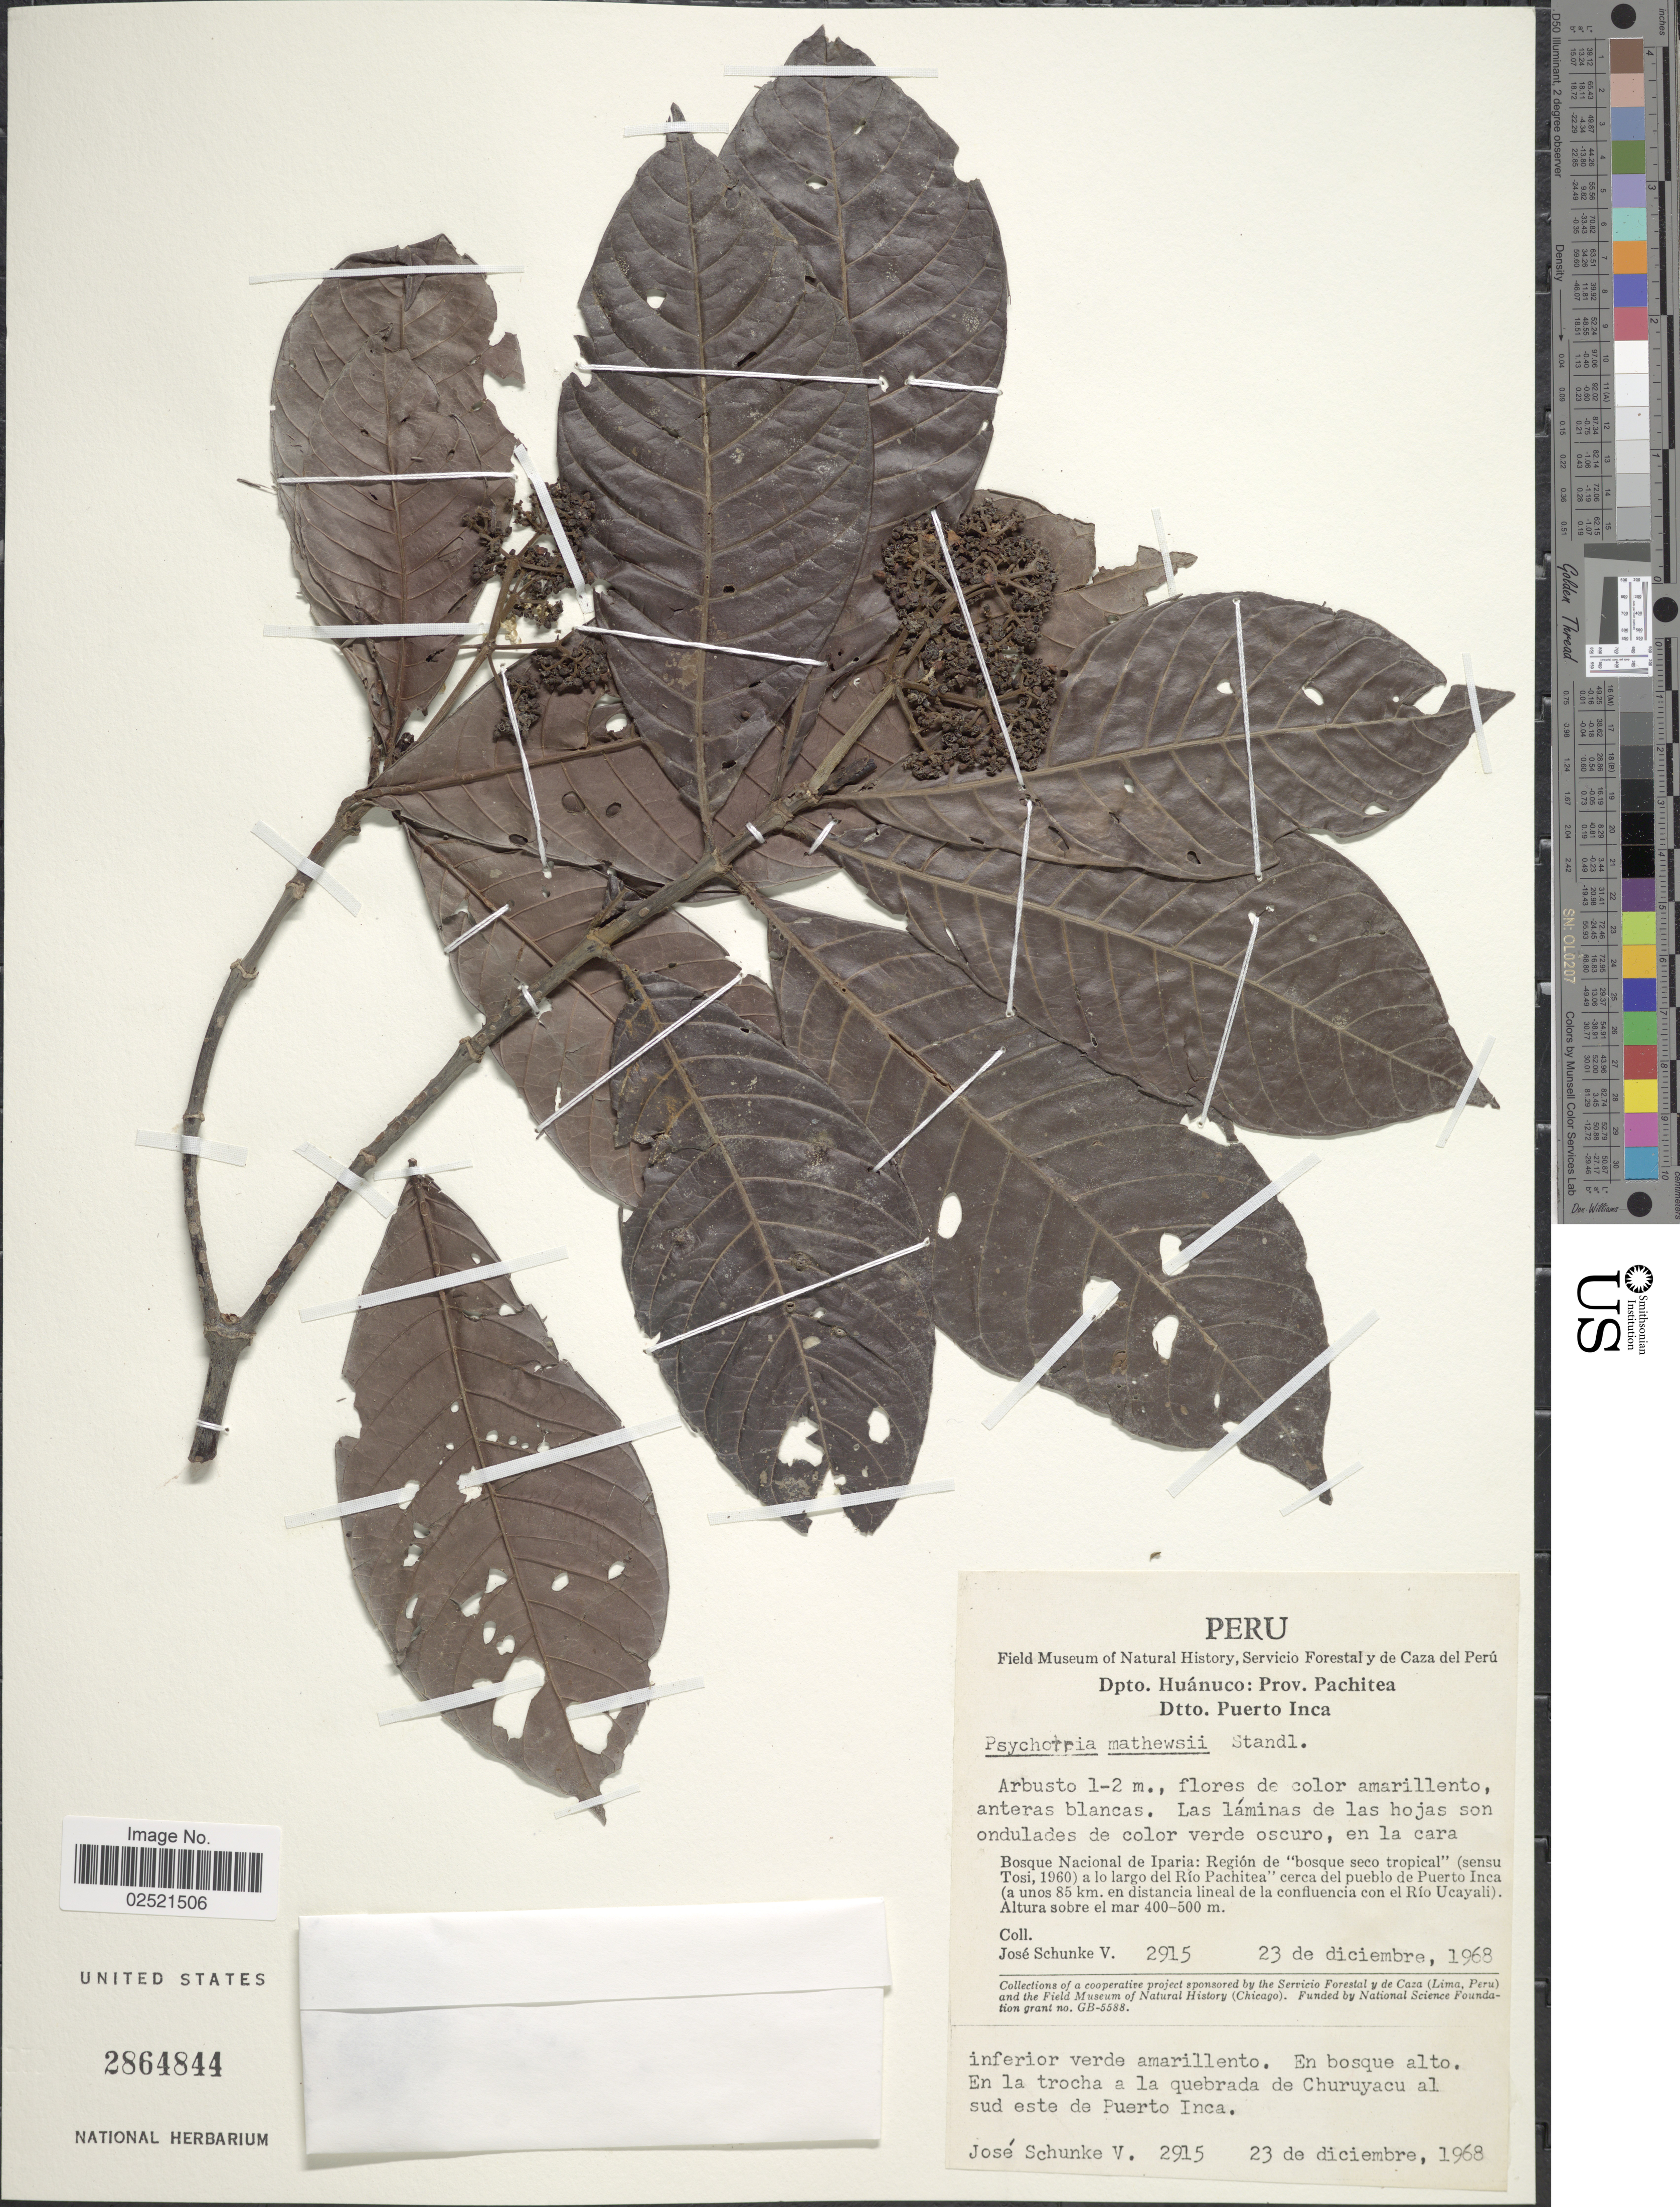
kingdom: Plantae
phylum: Tracheophyta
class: Magnoliopsida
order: Gentianales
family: Rubiaceae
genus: Psychotria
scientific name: Psychotria mathewsii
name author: Standl.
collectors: J. Schunke Vigo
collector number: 2915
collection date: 1968-12-23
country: Peru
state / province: Huánuco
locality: Prov. Pachitea, Dtto. Puerto Inca, en la trocha a la quebrada de Churuyacu al sud este de Puerto Inca, Bosque Nacional de Iparia: Region de bosque seco tropical(sensu Tosi, 1960) a lo largo del Rio Pachitea cerca del pueblo de Puerto Inca (a unos 85 km. en distancia lineal de la confluencia con el Rio Ucayali)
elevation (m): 400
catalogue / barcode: US 2864844